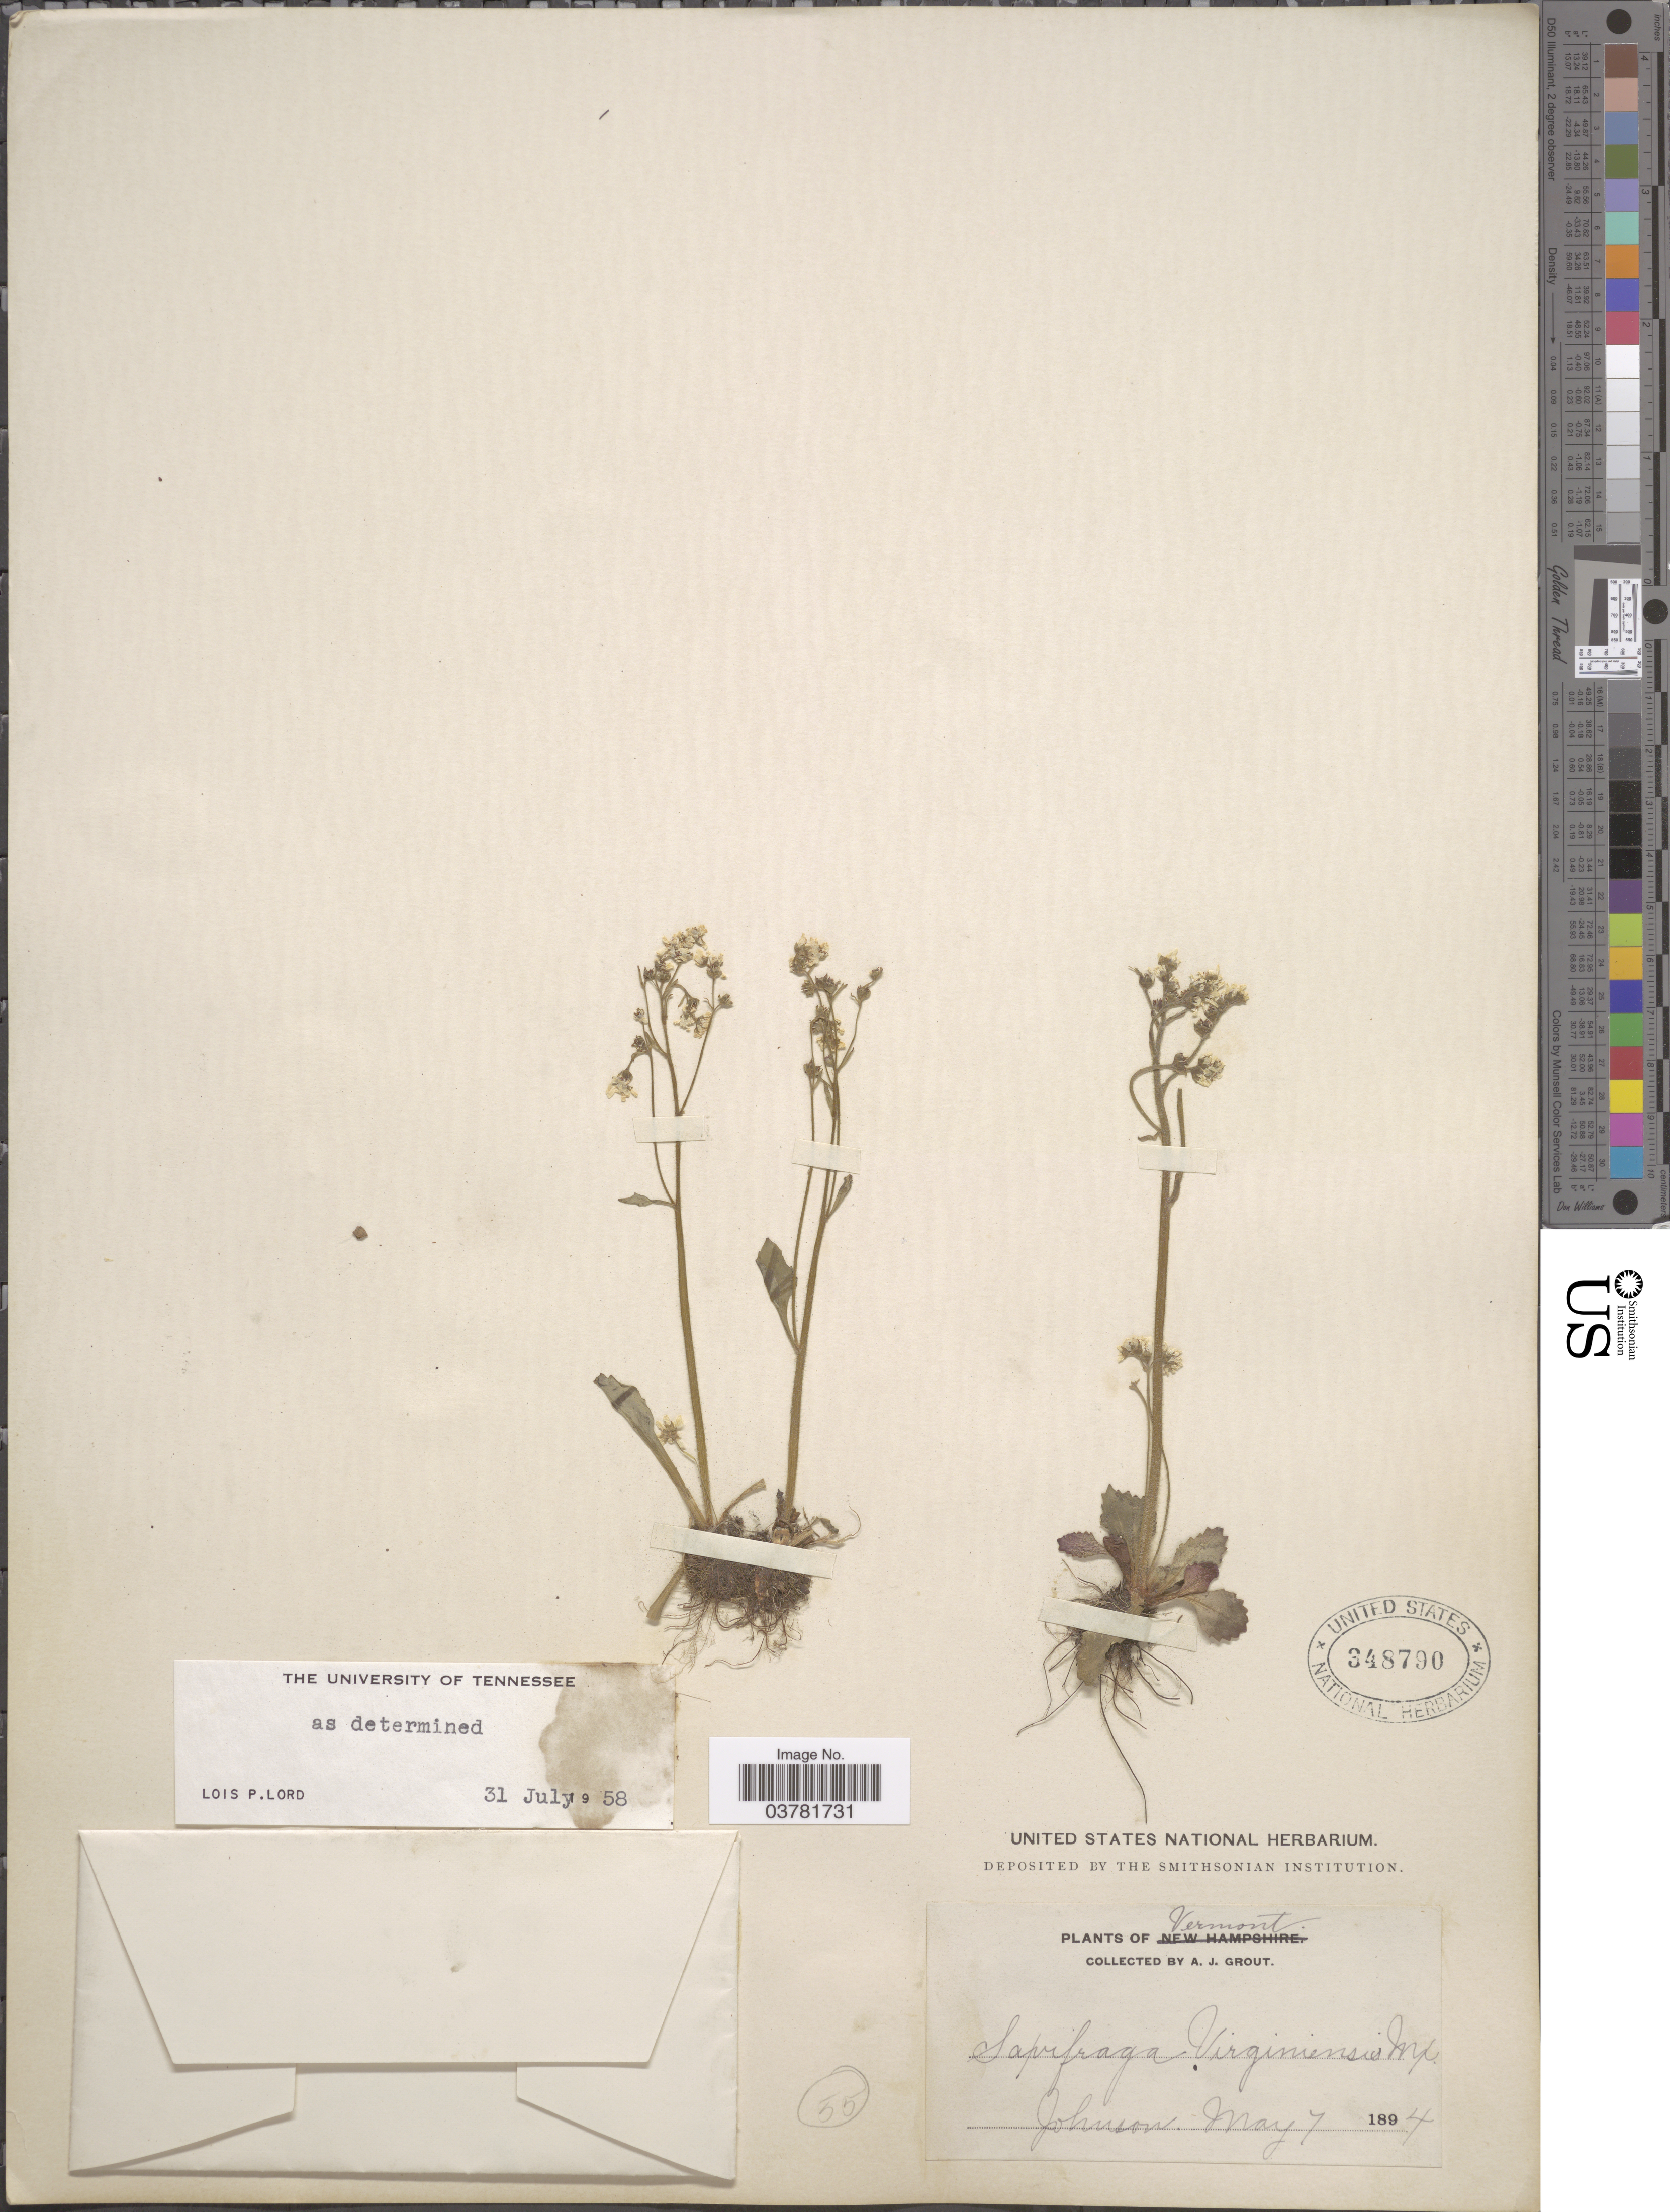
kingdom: Plantae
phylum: Tracheophyta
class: Magnoliopsida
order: Saxifragales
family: Saxifragaceae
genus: Micranthes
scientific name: Micranthes virginiensis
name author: (Michx.) Small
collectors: A. J. Grout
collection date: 1894-05-07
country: United States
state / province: Vermont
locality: Johnson.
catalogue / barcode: US 348790